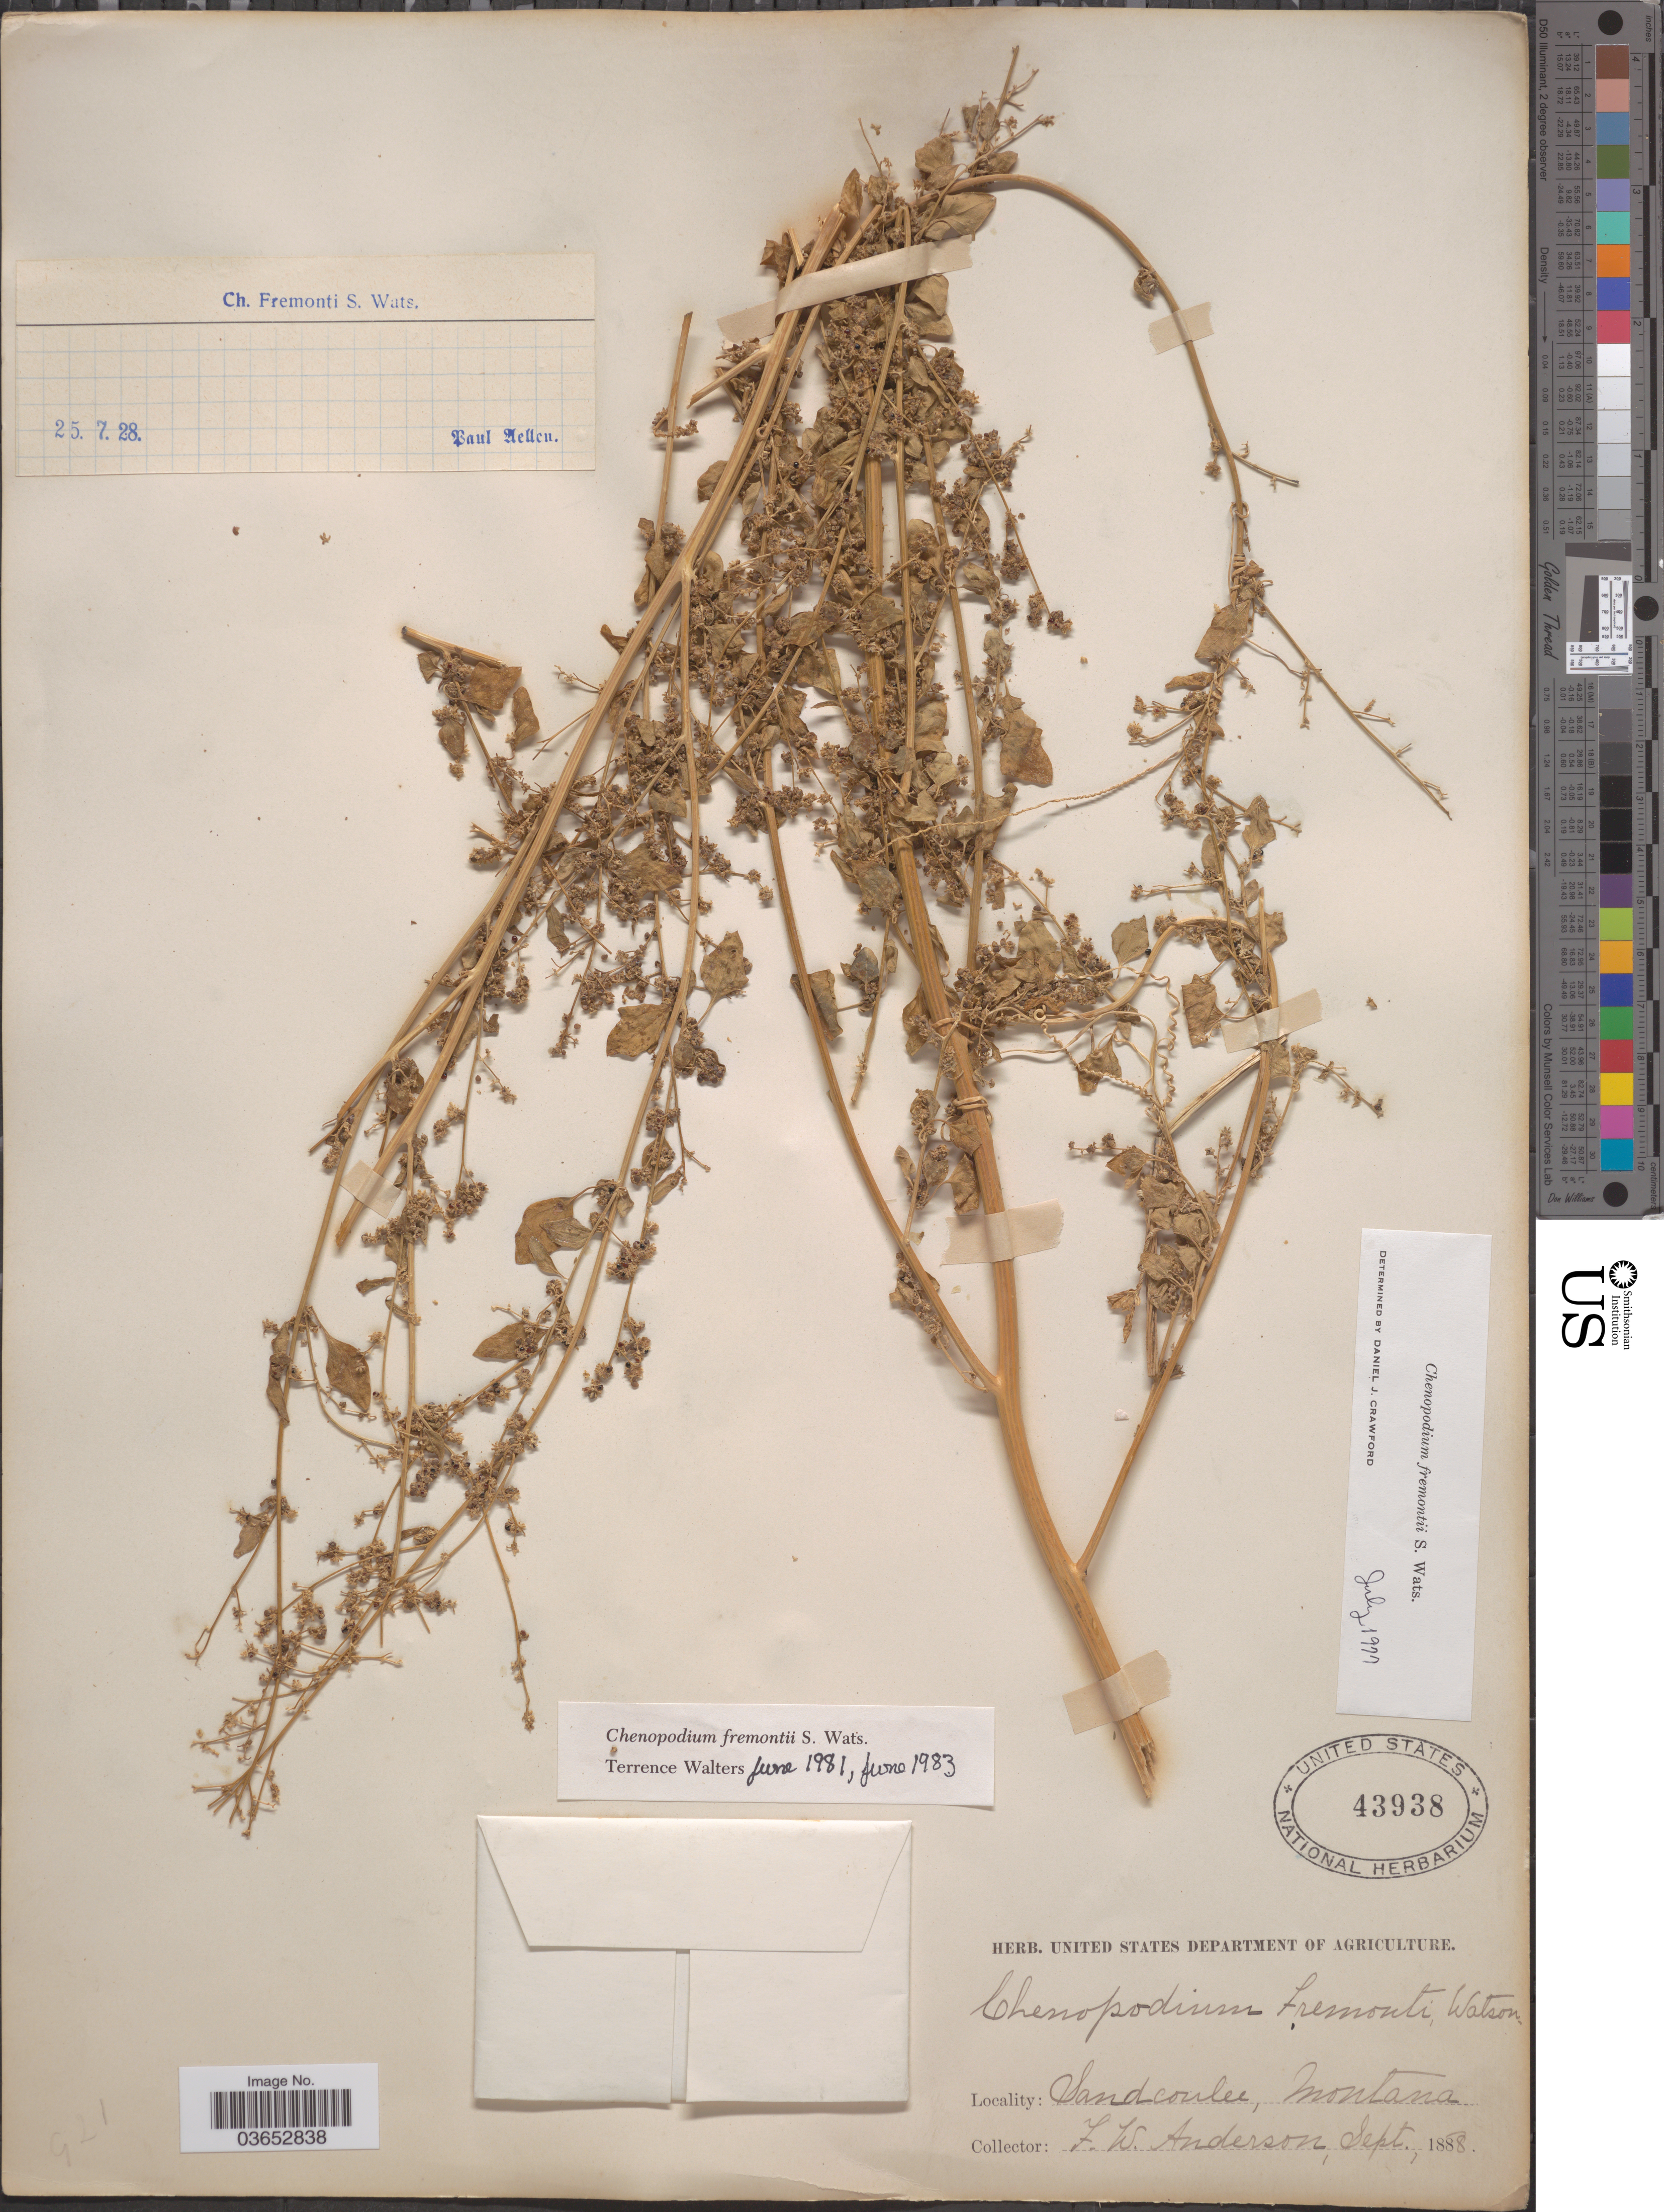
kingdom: Plantae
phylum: Tracheophyta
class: Magnoliopsida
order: Caryophyllales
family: Amaranthaceae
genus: Chenopodium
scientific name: Chenopodium fremontii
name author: S. Watson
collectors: F. W. Anderson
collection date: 1888-09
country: United States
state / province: Montana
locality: Sandcoulee.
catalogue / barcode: US 43938